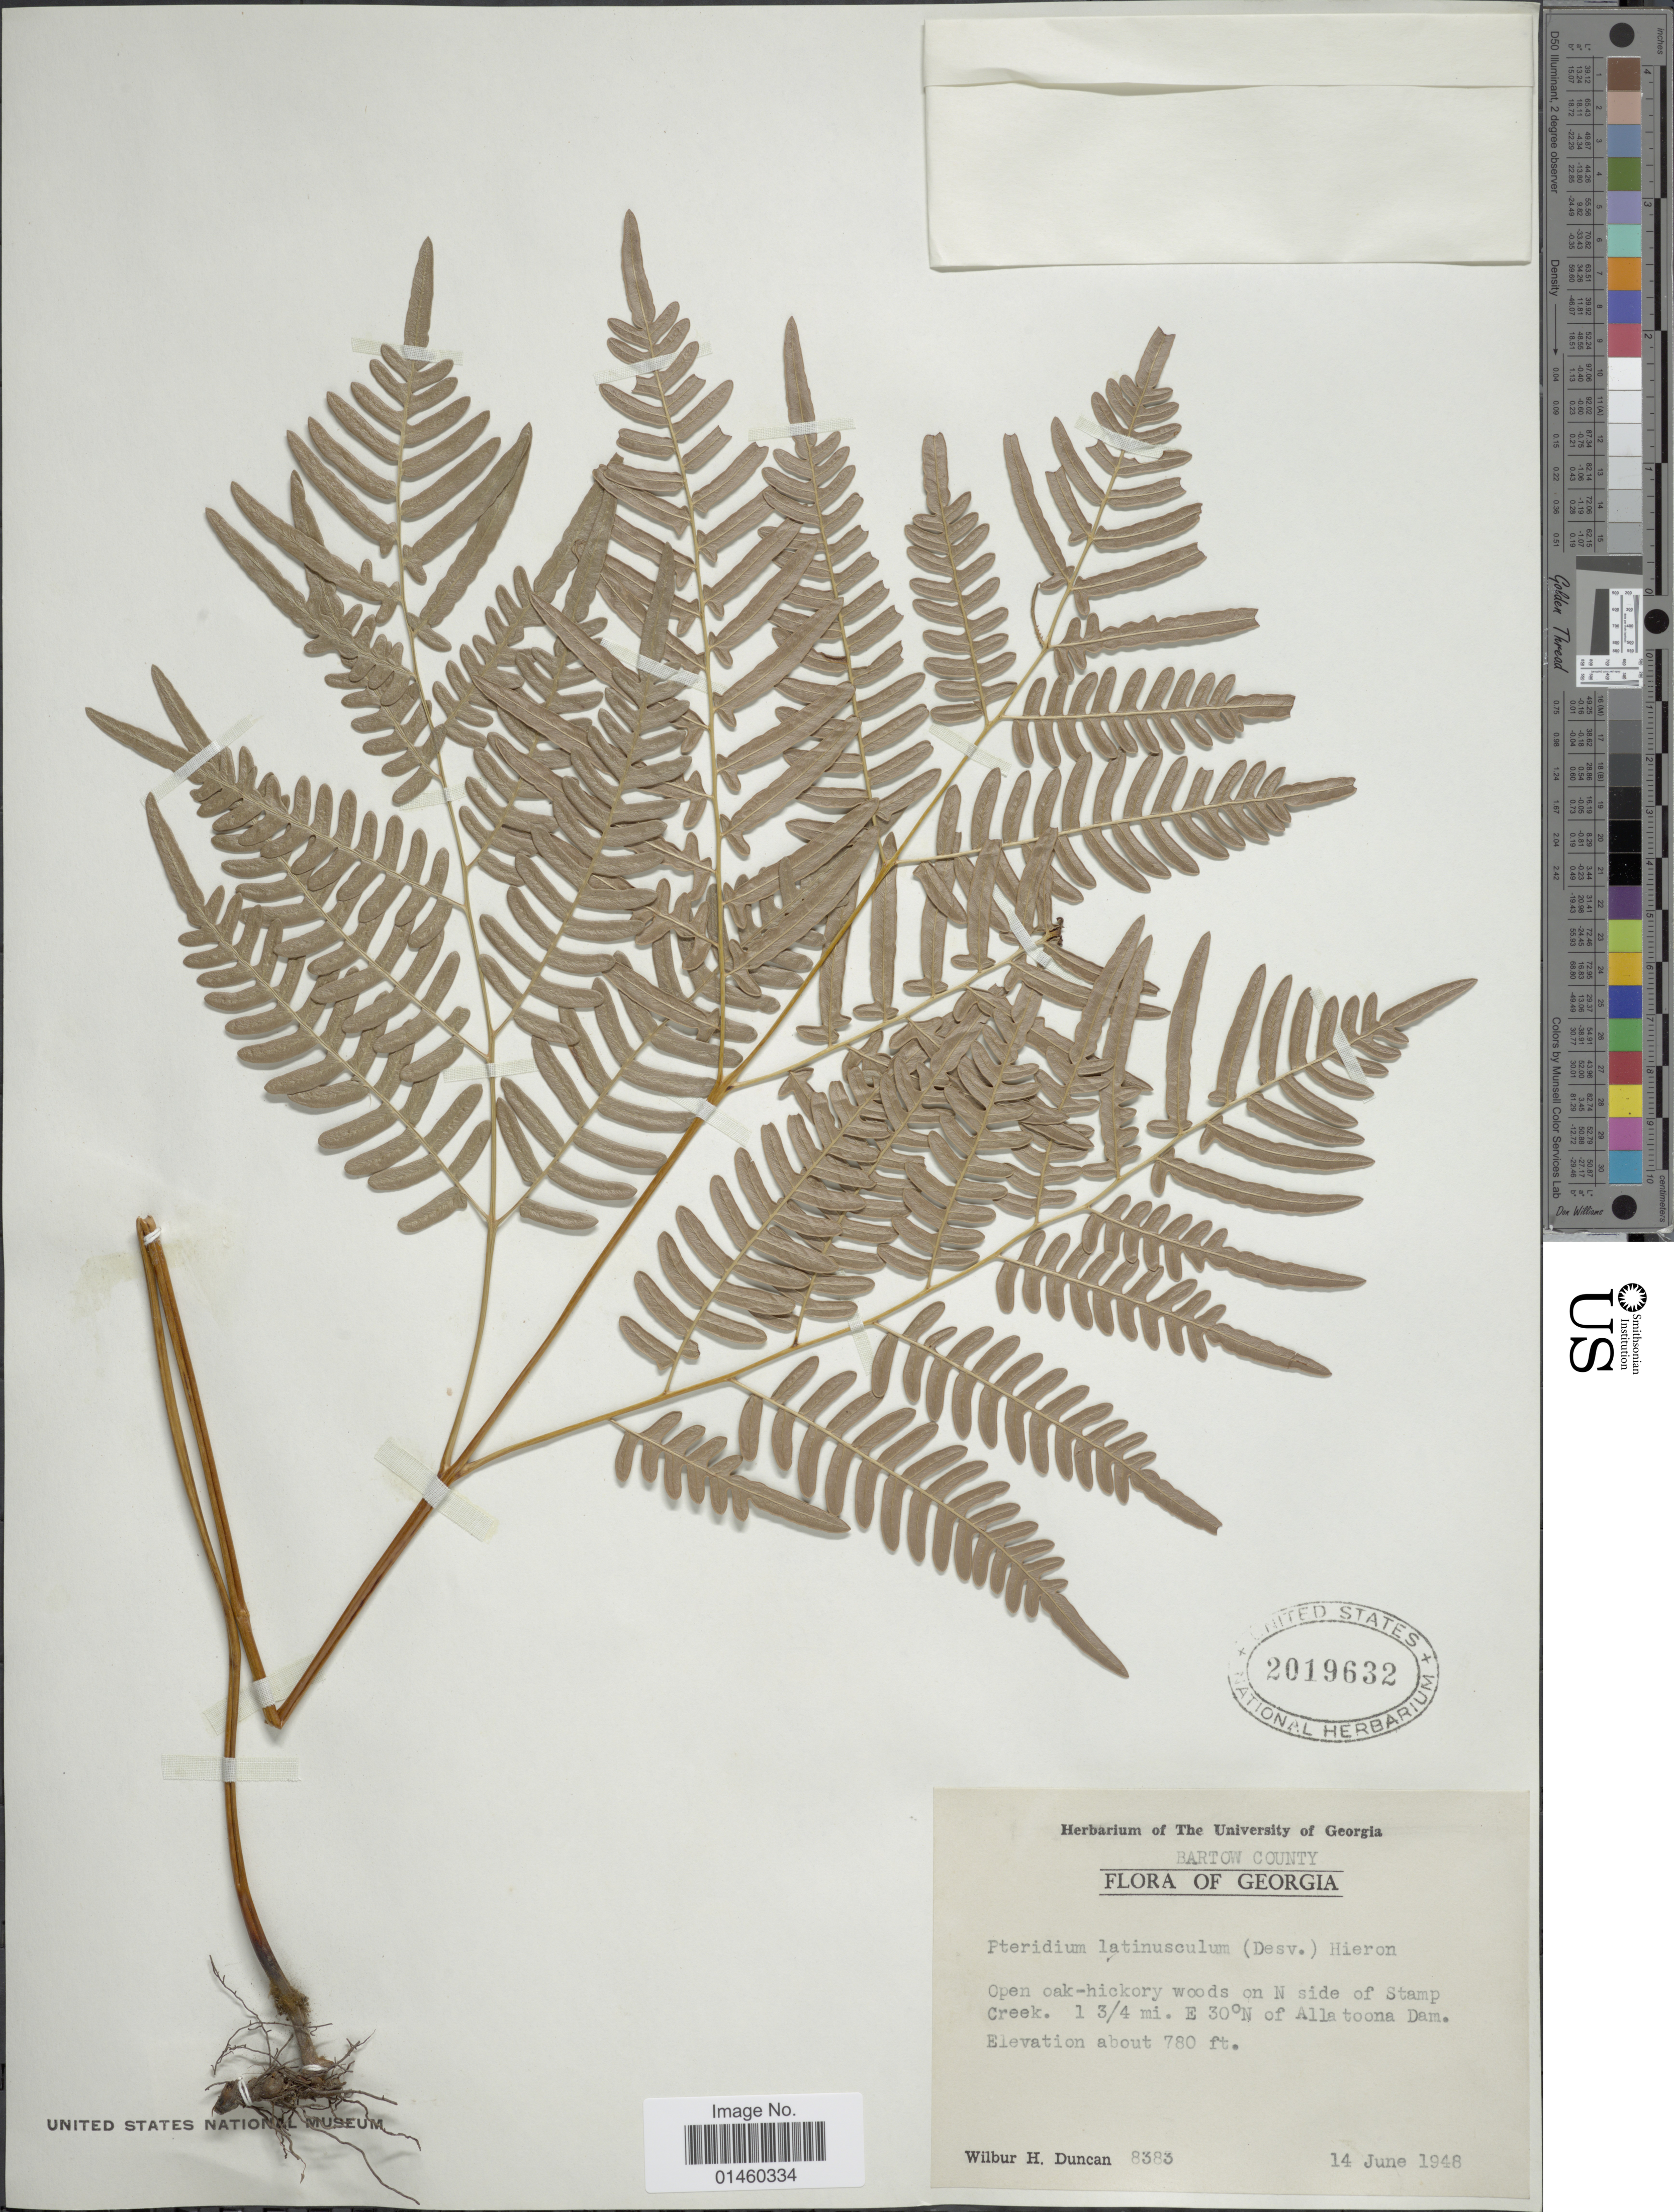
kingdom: Plantae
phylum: Tracheophyta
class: Polypodiopsida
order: Polypodiales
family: Dennstaedtiaceae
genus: Pteridium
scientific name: Pteridium aquilinum var. latiusculum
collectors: W. H. Duncan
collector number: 8383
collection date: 1948-06-14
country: United States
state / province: Georgia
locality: Bartow County. Open oak-hickory woods on N side of Stamp Creek. 1 3/4 mi. Alla toona Dam.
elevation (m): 238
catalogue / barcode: US 2019632